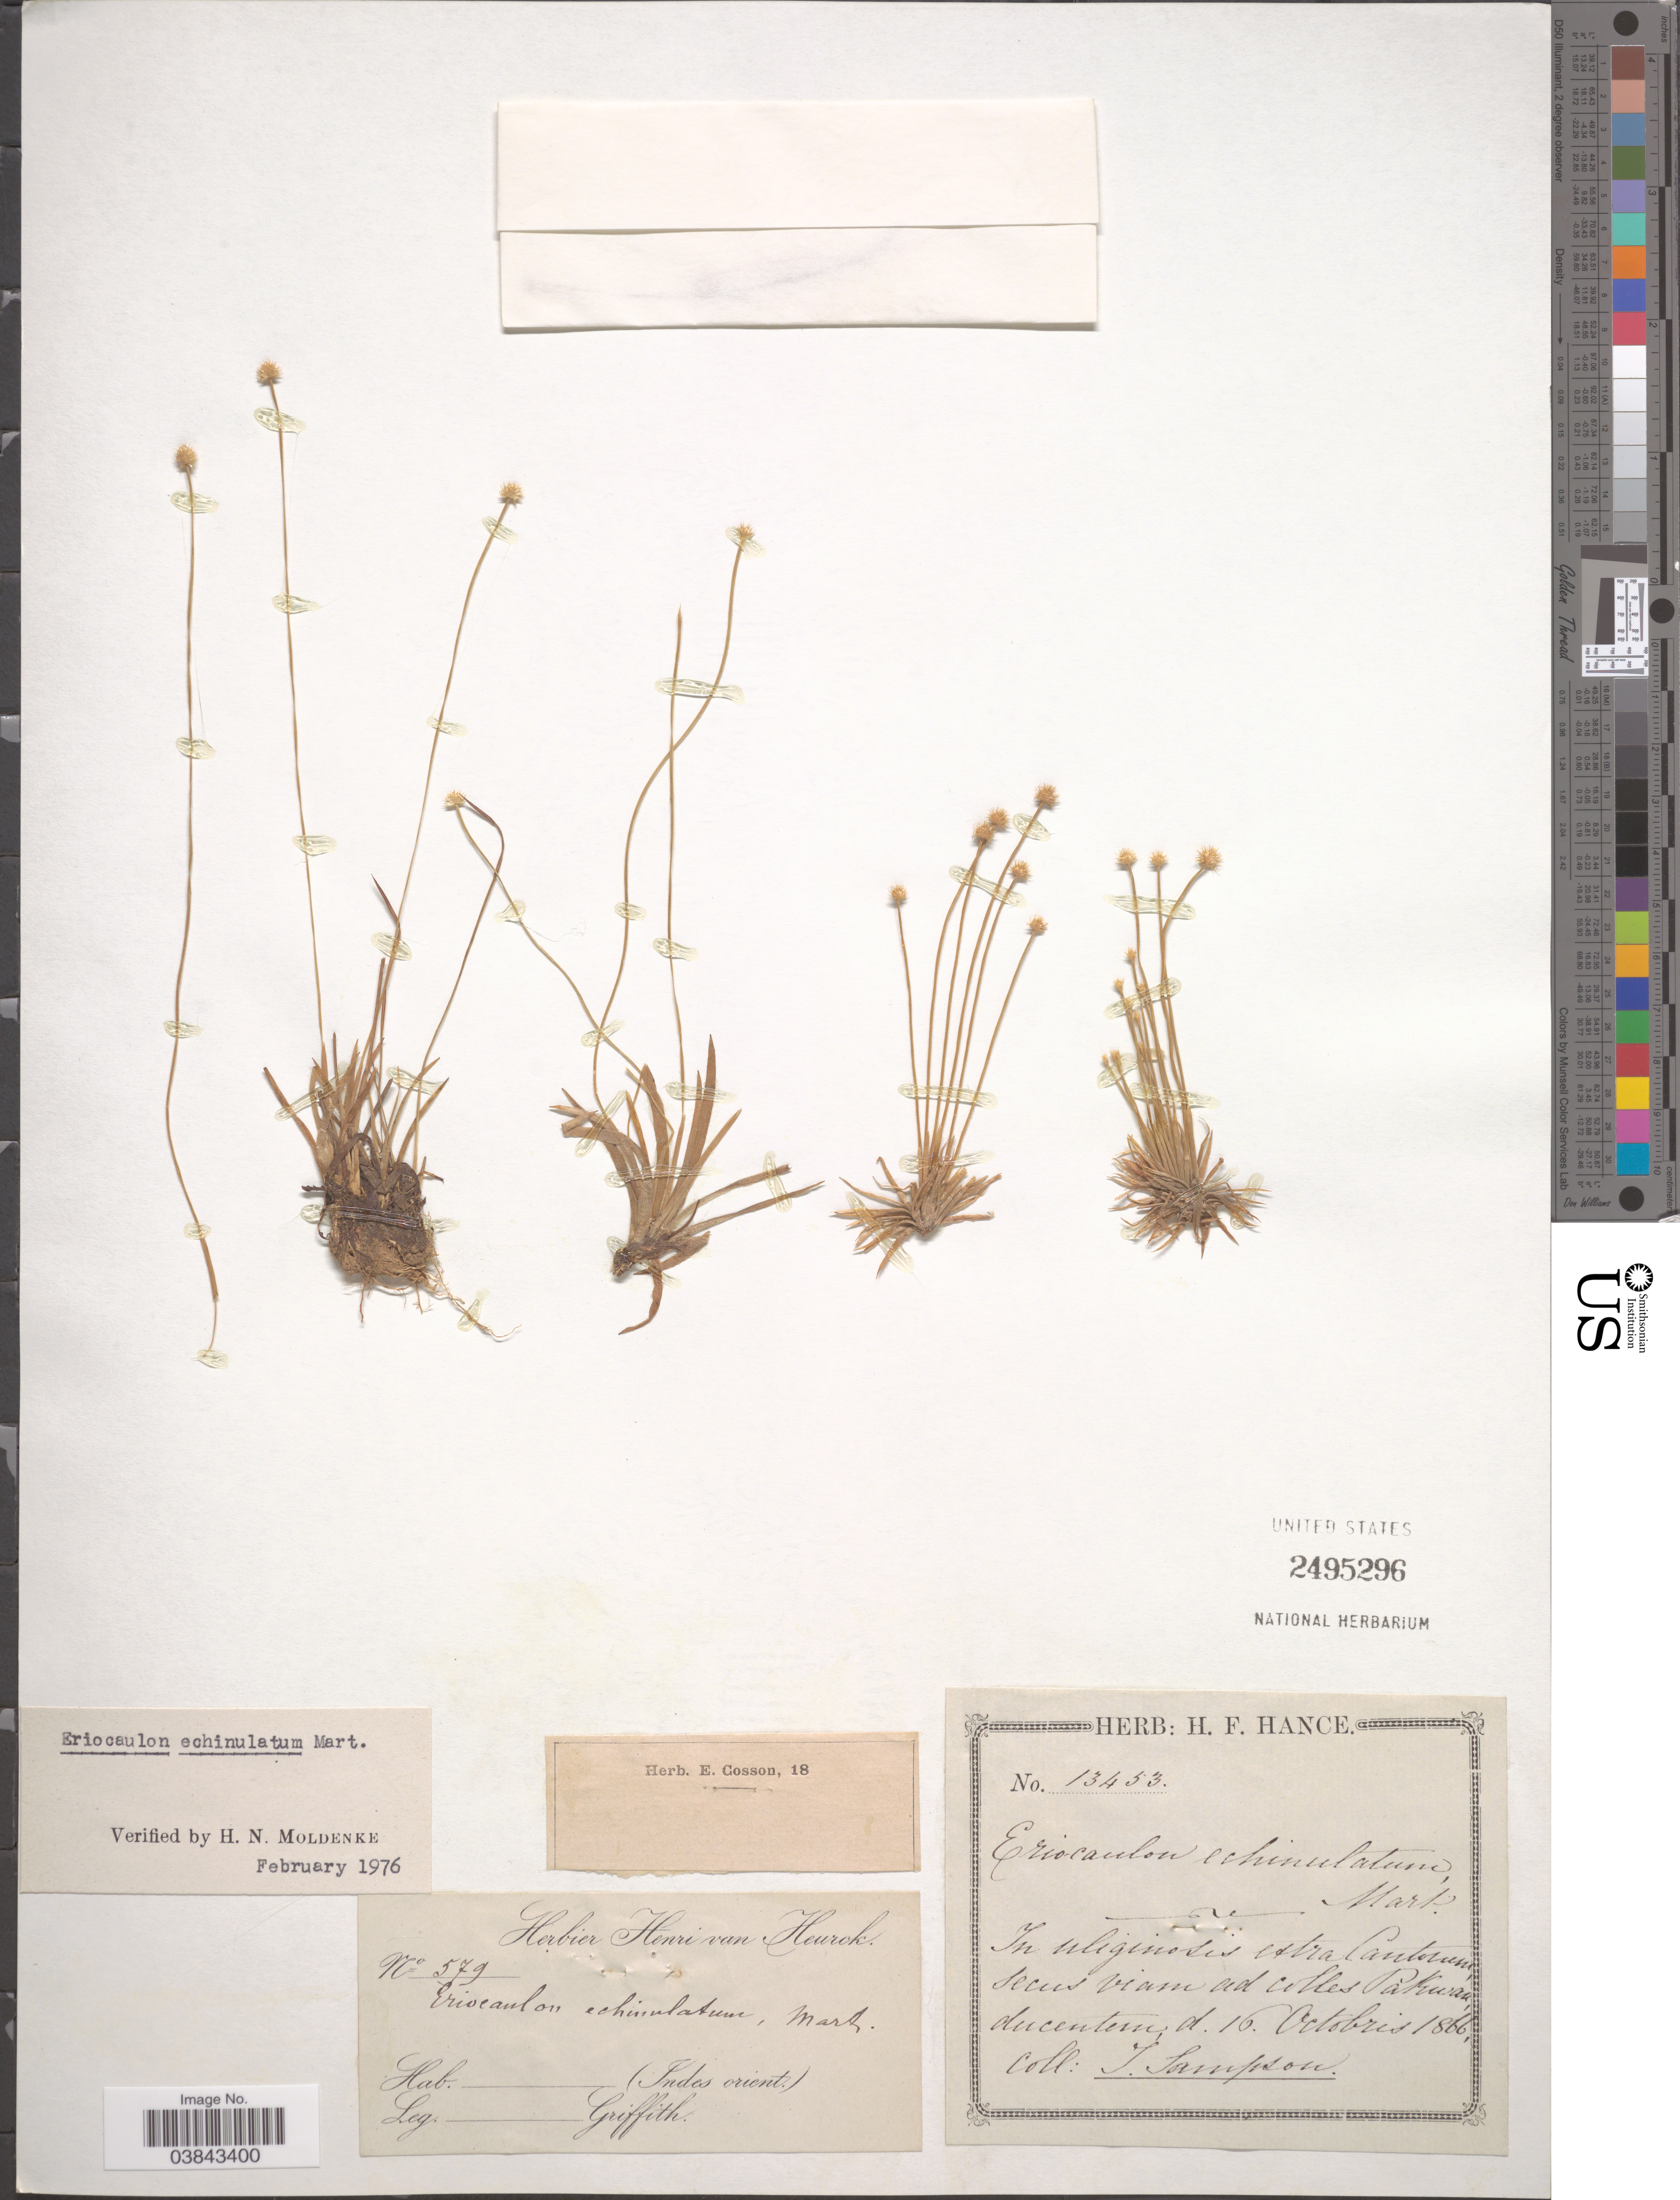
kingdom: Plantae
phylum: Tracheophyta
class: Liliopsida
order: Poales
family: Eriocaulaceae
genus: Eriocaulon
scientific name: Eriocaulon echinulatum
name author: Mart.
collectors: T. Thompson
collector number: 13453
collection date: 1866-10-16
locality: In uliginosis estra Cantorum secus viam ad colles Pakwaa [interpreted] ducentem.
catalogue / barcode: US 2495296